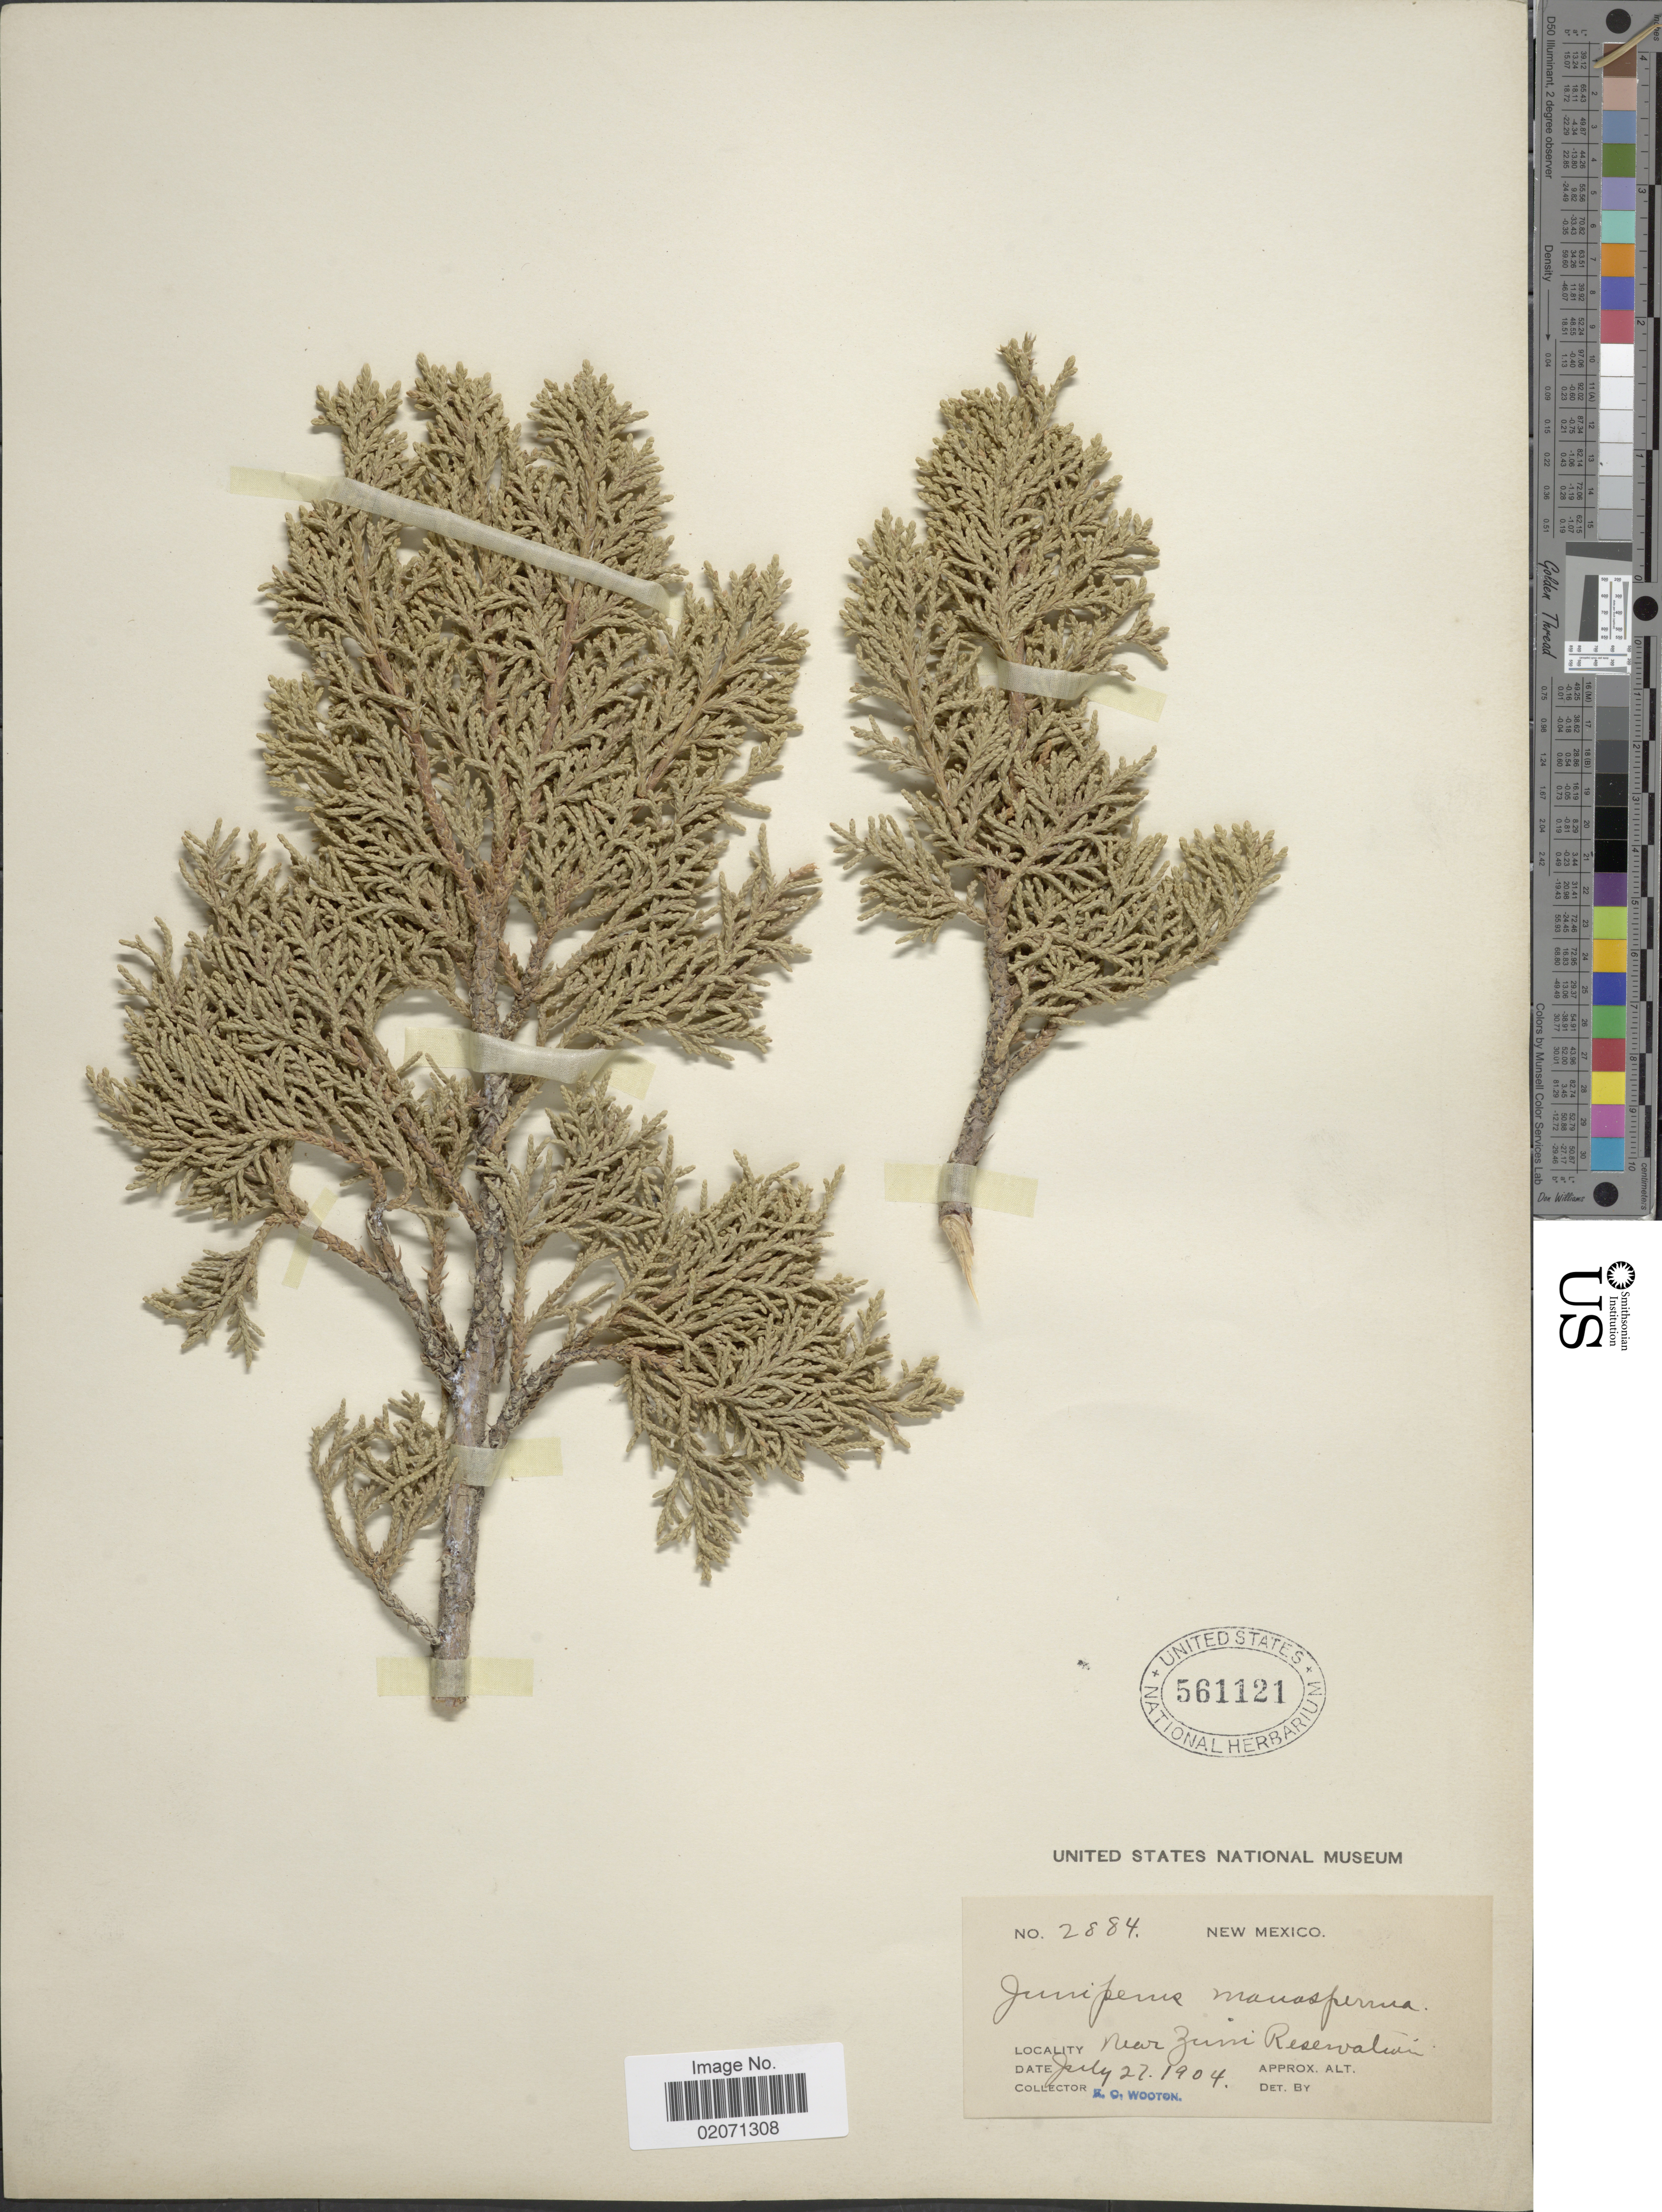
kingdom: Plantae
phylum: Tracheophyta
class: Pinopsida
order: Pinales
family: Cupressaceae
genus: Juniperus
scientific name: Juniperus monosperma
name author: (Engelm.) Sarg.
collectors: E. O. Wooton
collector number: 2884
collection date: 1904-07-27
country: United States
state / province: New Mexico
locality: Near Zuni Reservation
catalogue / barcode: US 561121